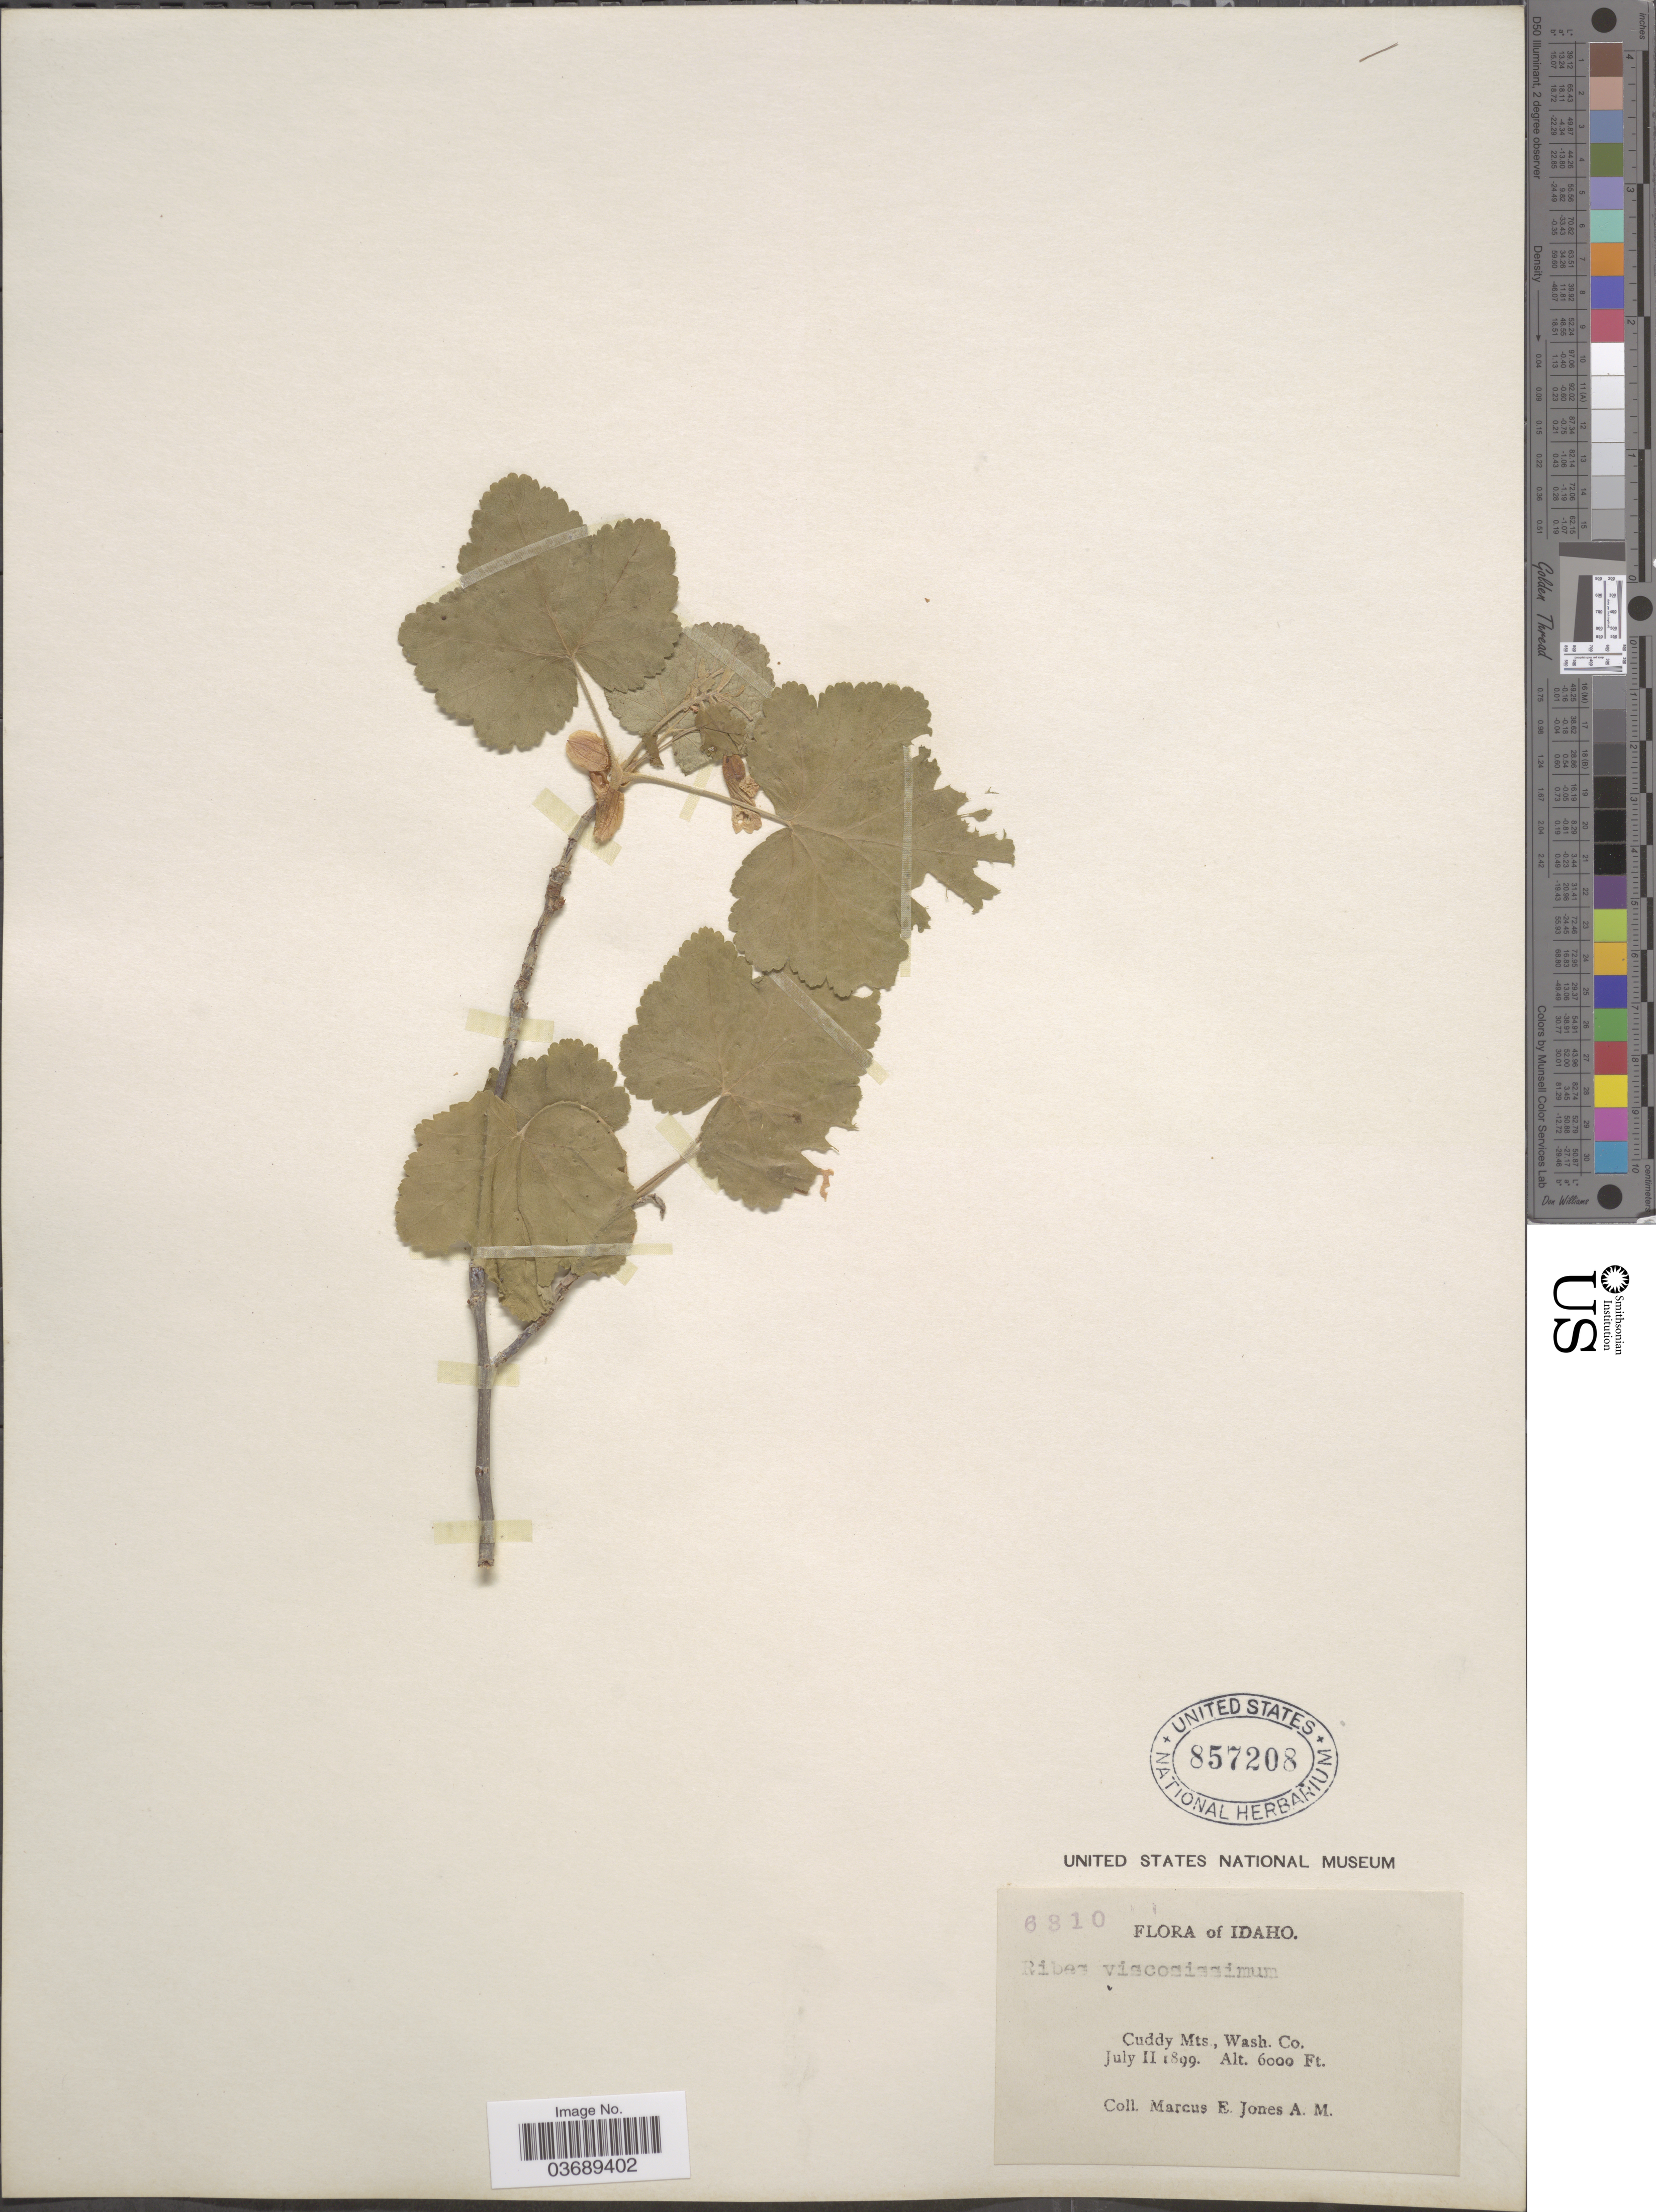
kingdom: Plantae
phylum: Tracheophyta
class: Magnoliopsida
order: Saxifragales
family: Grossulariaceae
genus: Ribes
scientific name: Ribes viscosissimum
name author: Pursh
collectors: M. E. Jones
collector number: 6810*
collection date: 1899-07-11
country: United States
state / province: Idaho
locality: Cuddy Mts. Wash. Co.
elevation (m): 1829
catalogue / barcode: US 857208